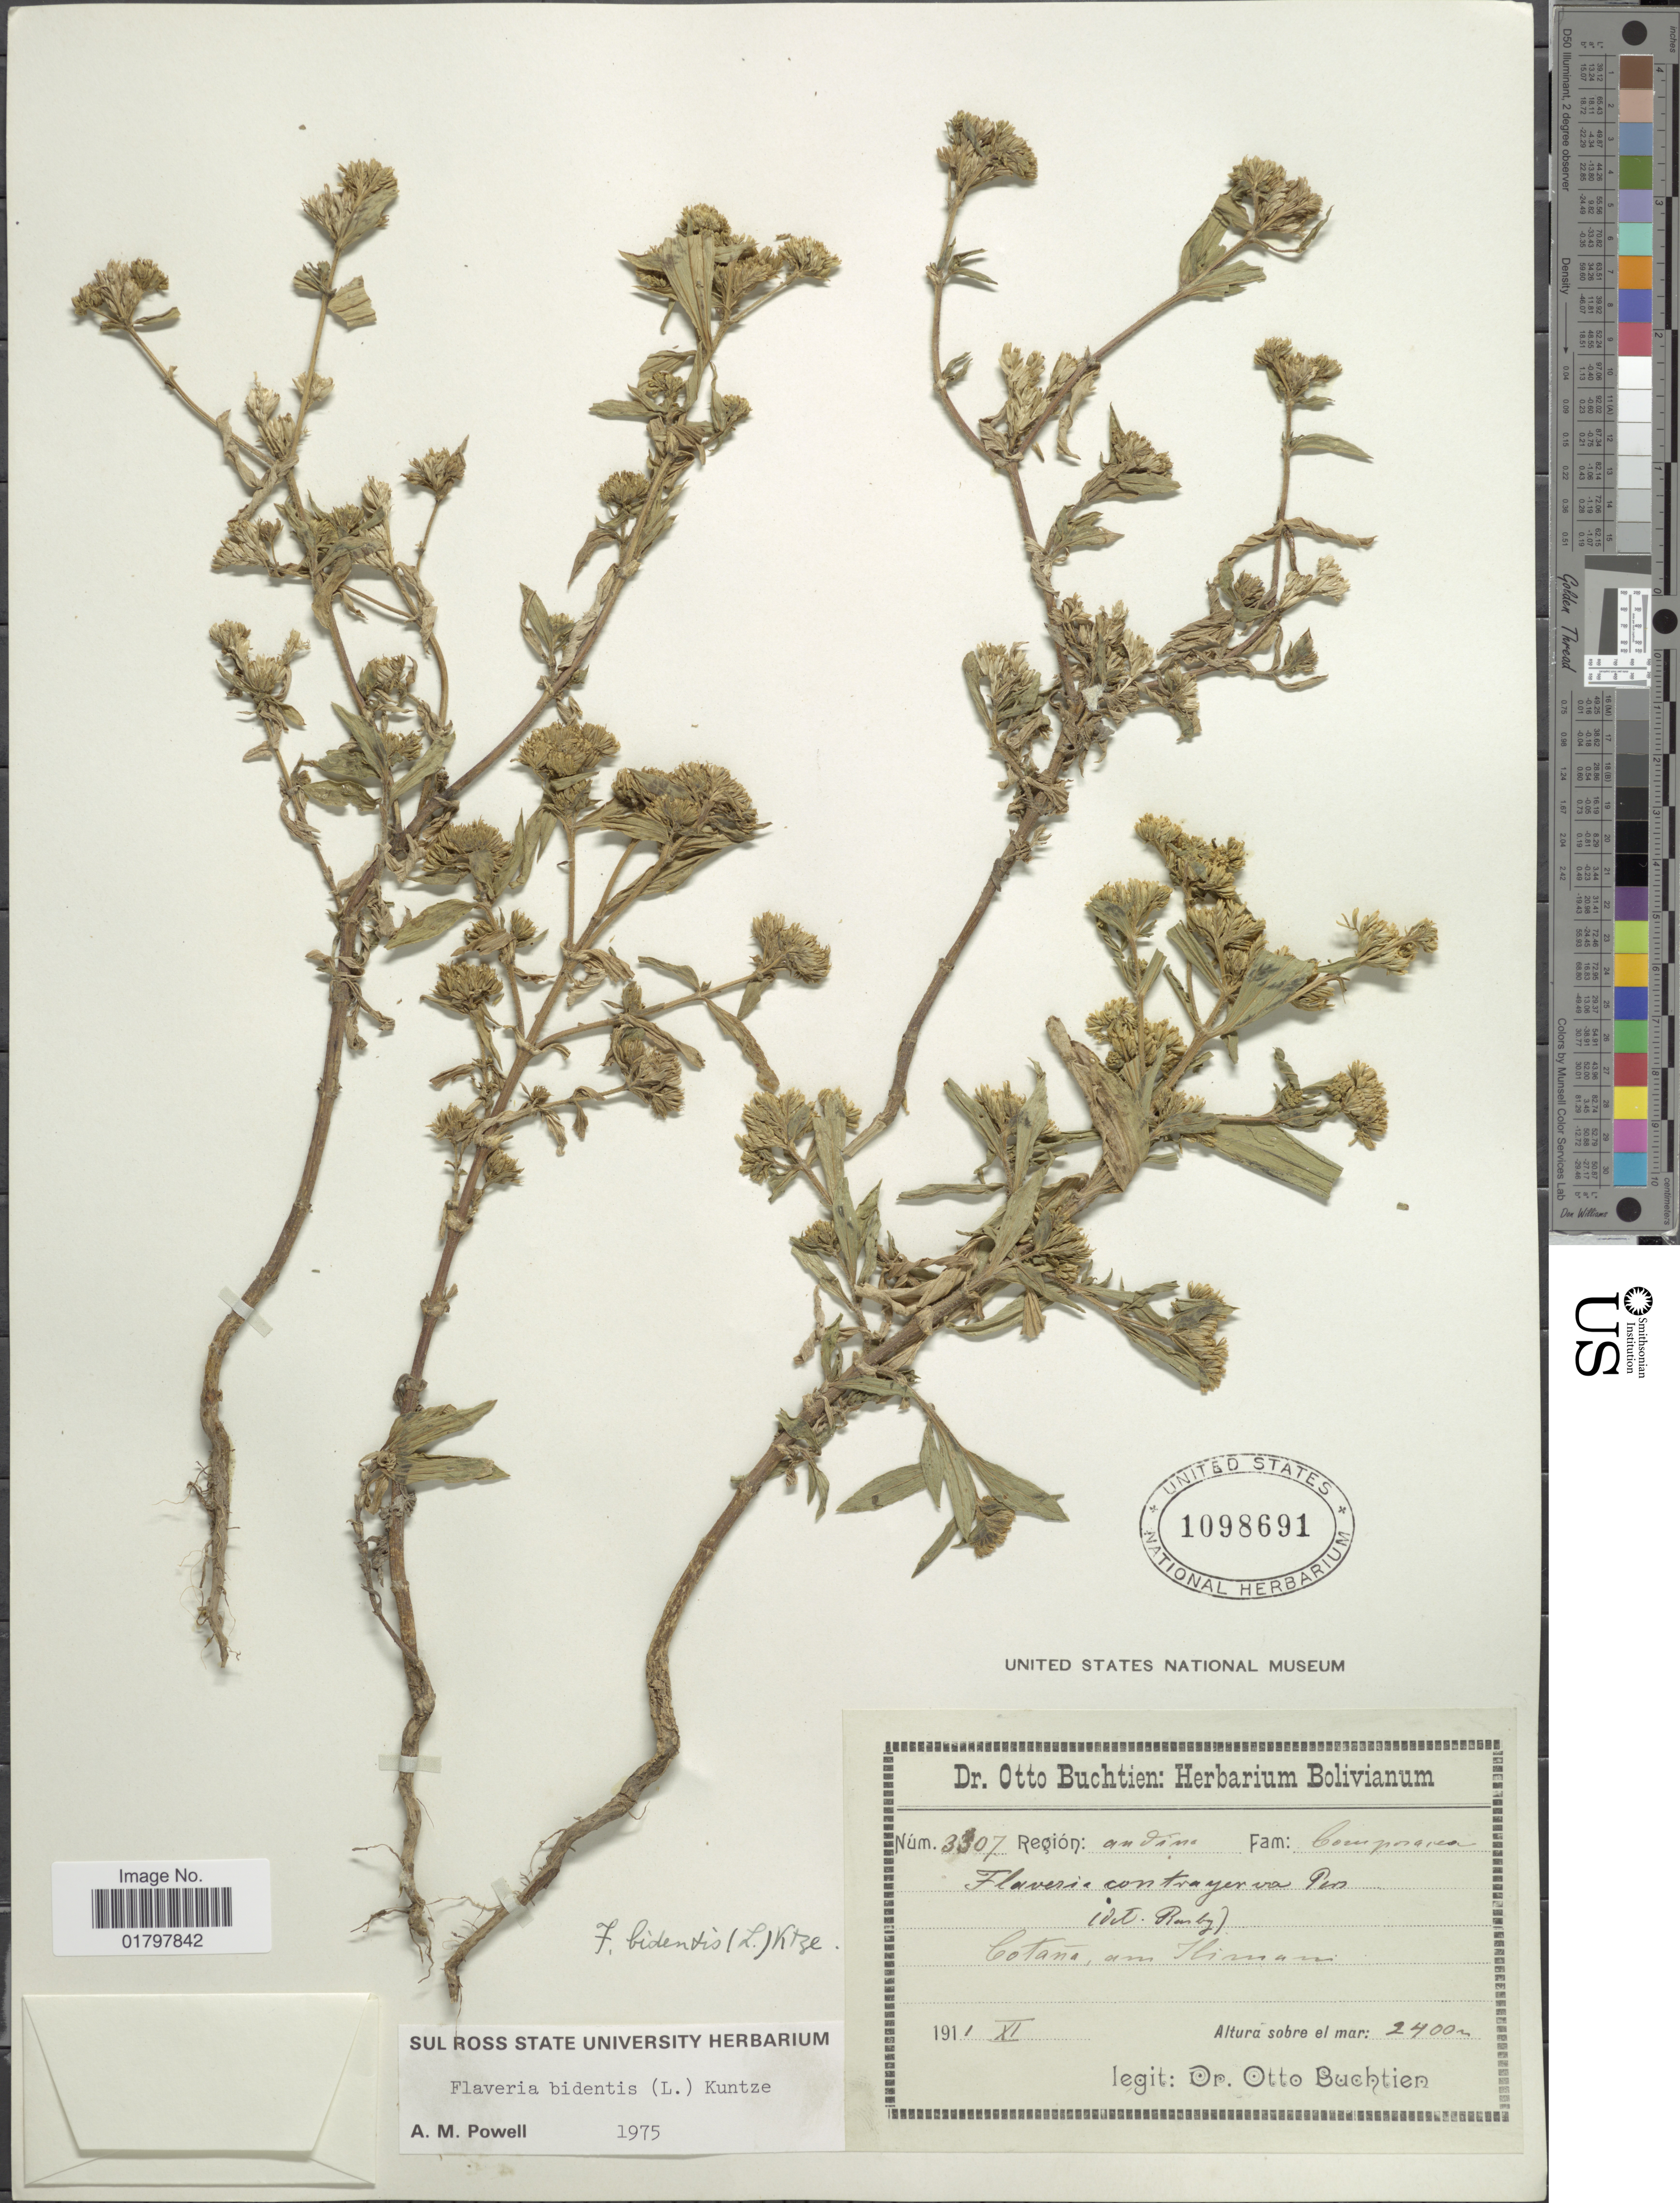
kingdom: Plantae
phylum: Tracheophyta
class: Magnoliopsida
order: Asterales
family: Asteraceae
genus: Flaveria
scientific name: Flaveria bidentis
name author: (L.) Kuntze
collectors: O. Buchtien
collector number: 3307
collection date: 1911-11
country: Bolivia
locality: Región: andina. Cotaña, am Illimani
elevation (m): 2400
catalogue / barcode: US 1098691